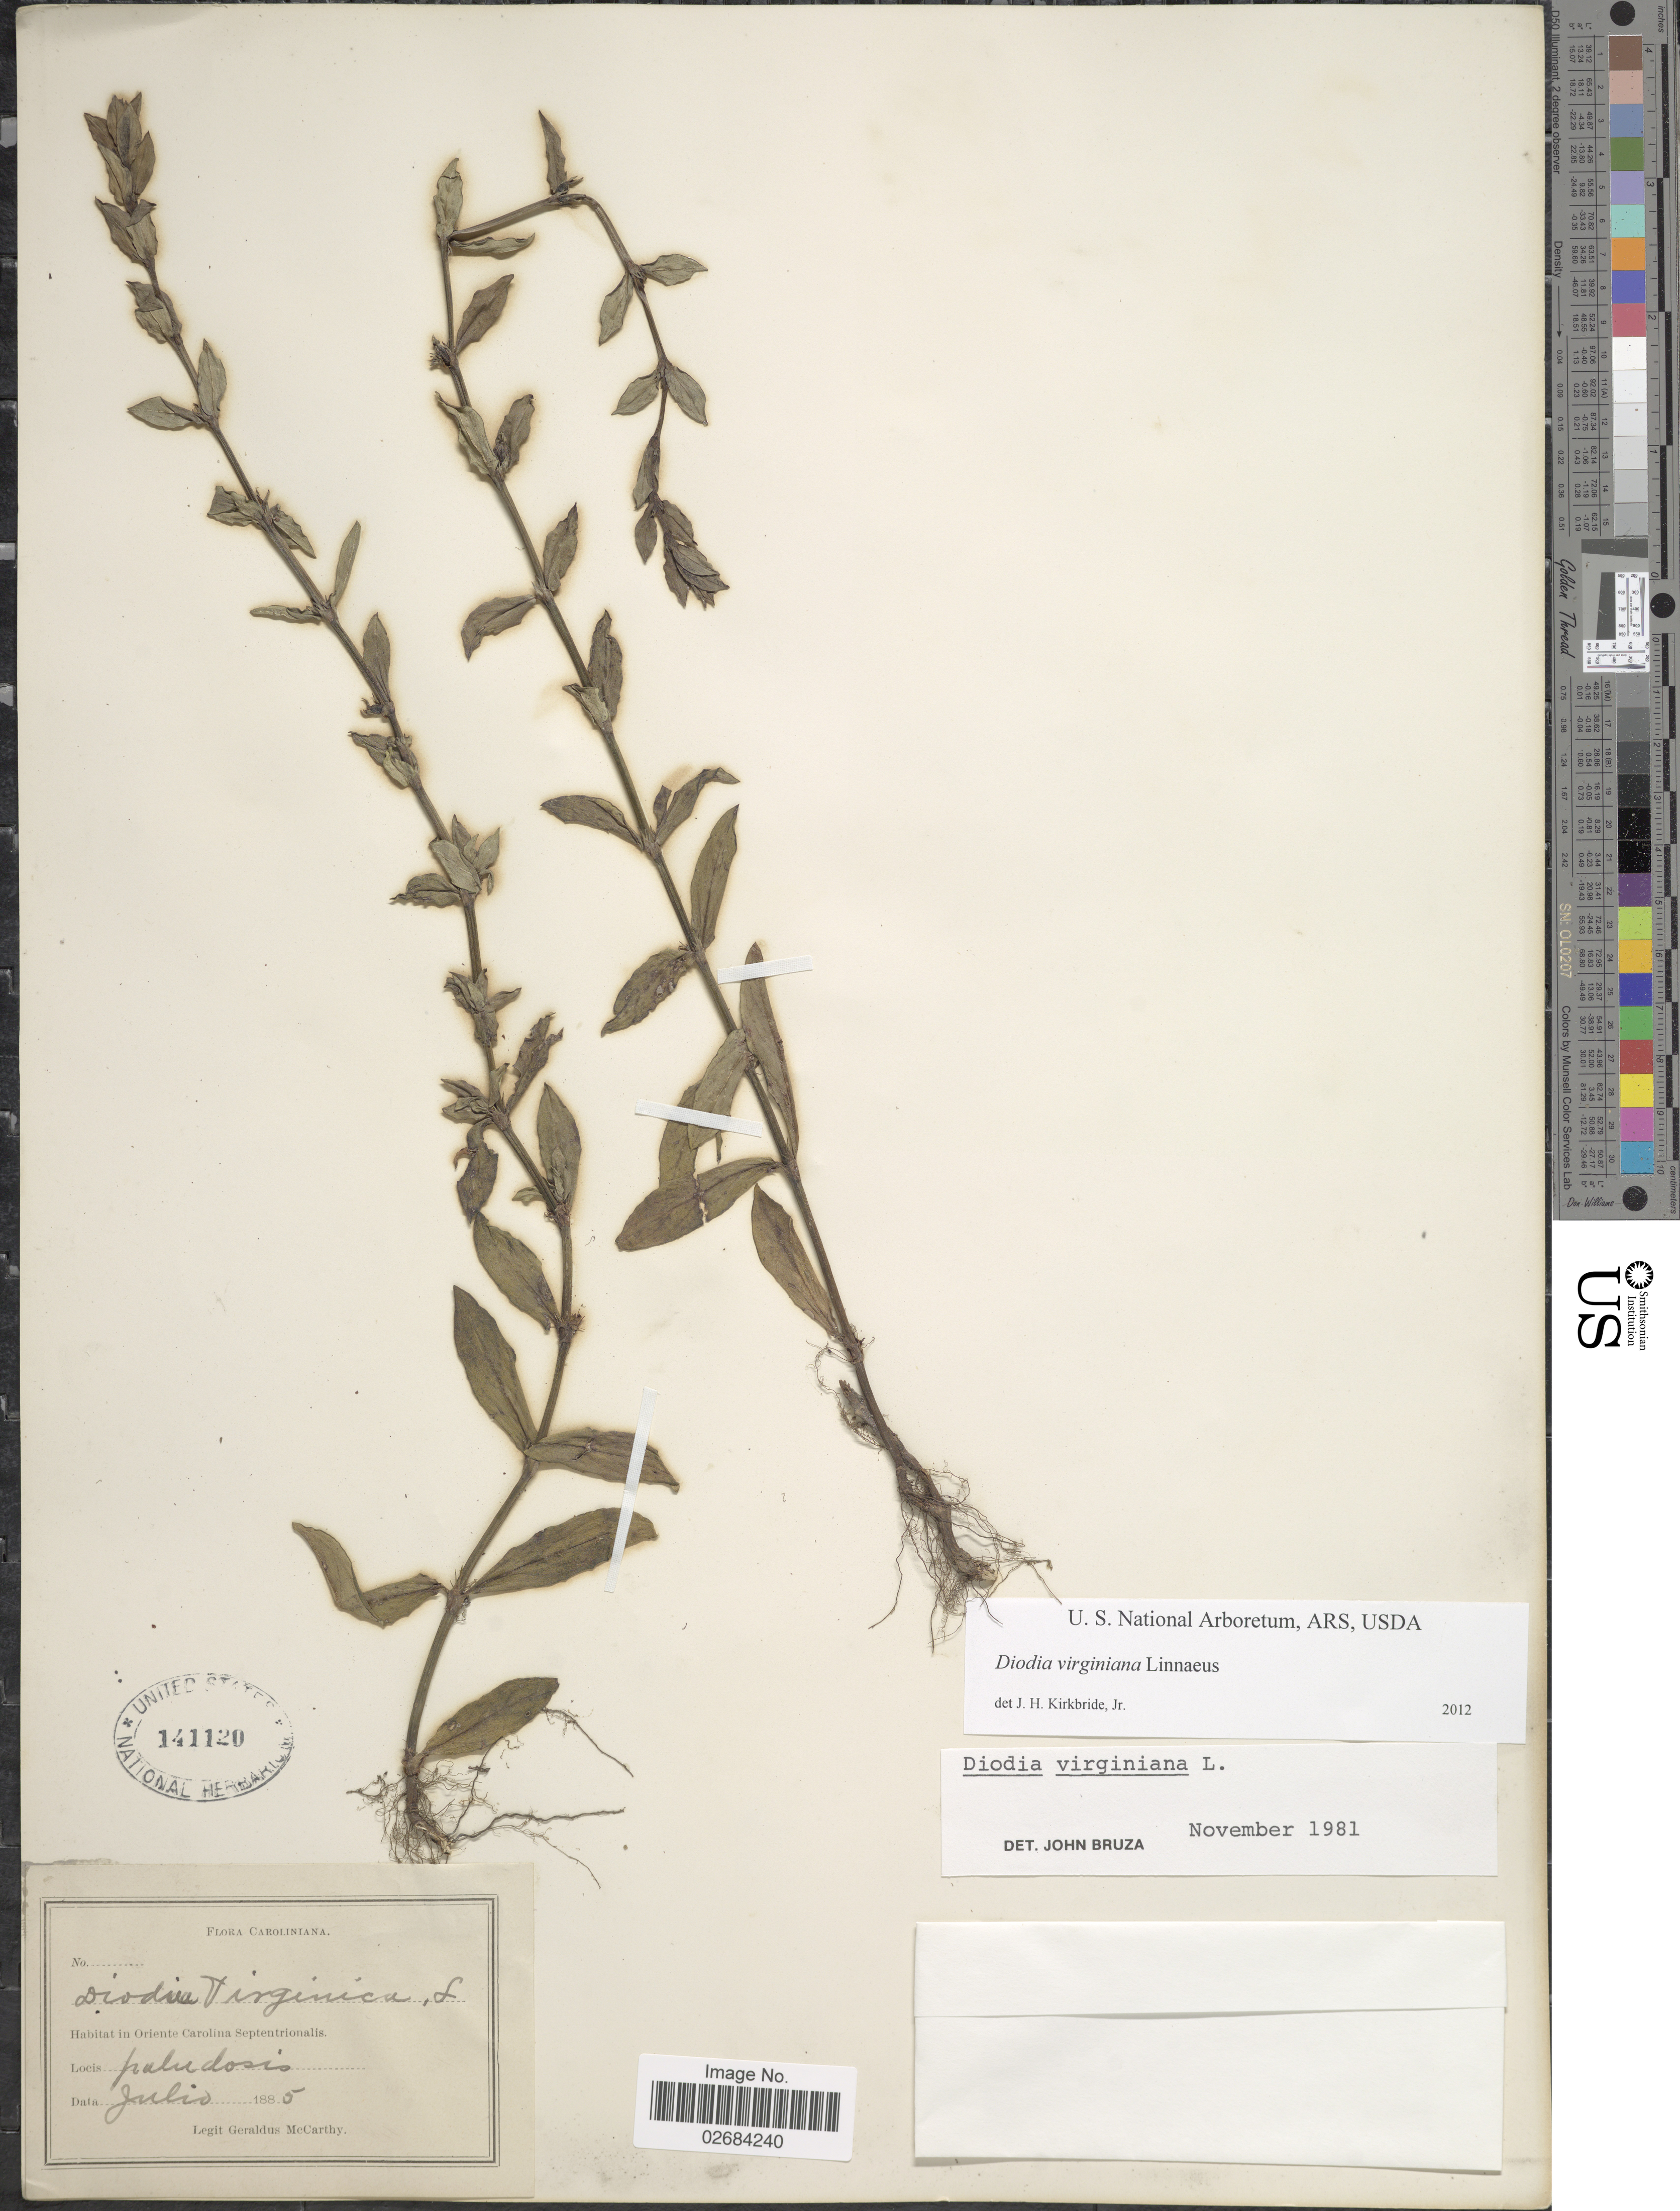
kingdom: Plantae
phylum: Tracheophyta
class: Magnoliopsida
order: Gentianales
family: Rubiaceae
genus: Diodia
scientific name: Diodia virginiana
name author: L.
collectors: M. McCarthy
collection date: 1885-07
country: United States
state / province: North Carolina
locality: Oriente Carolina Septentrionalis. Paludosis. Caroliniana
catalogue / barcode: US 141120